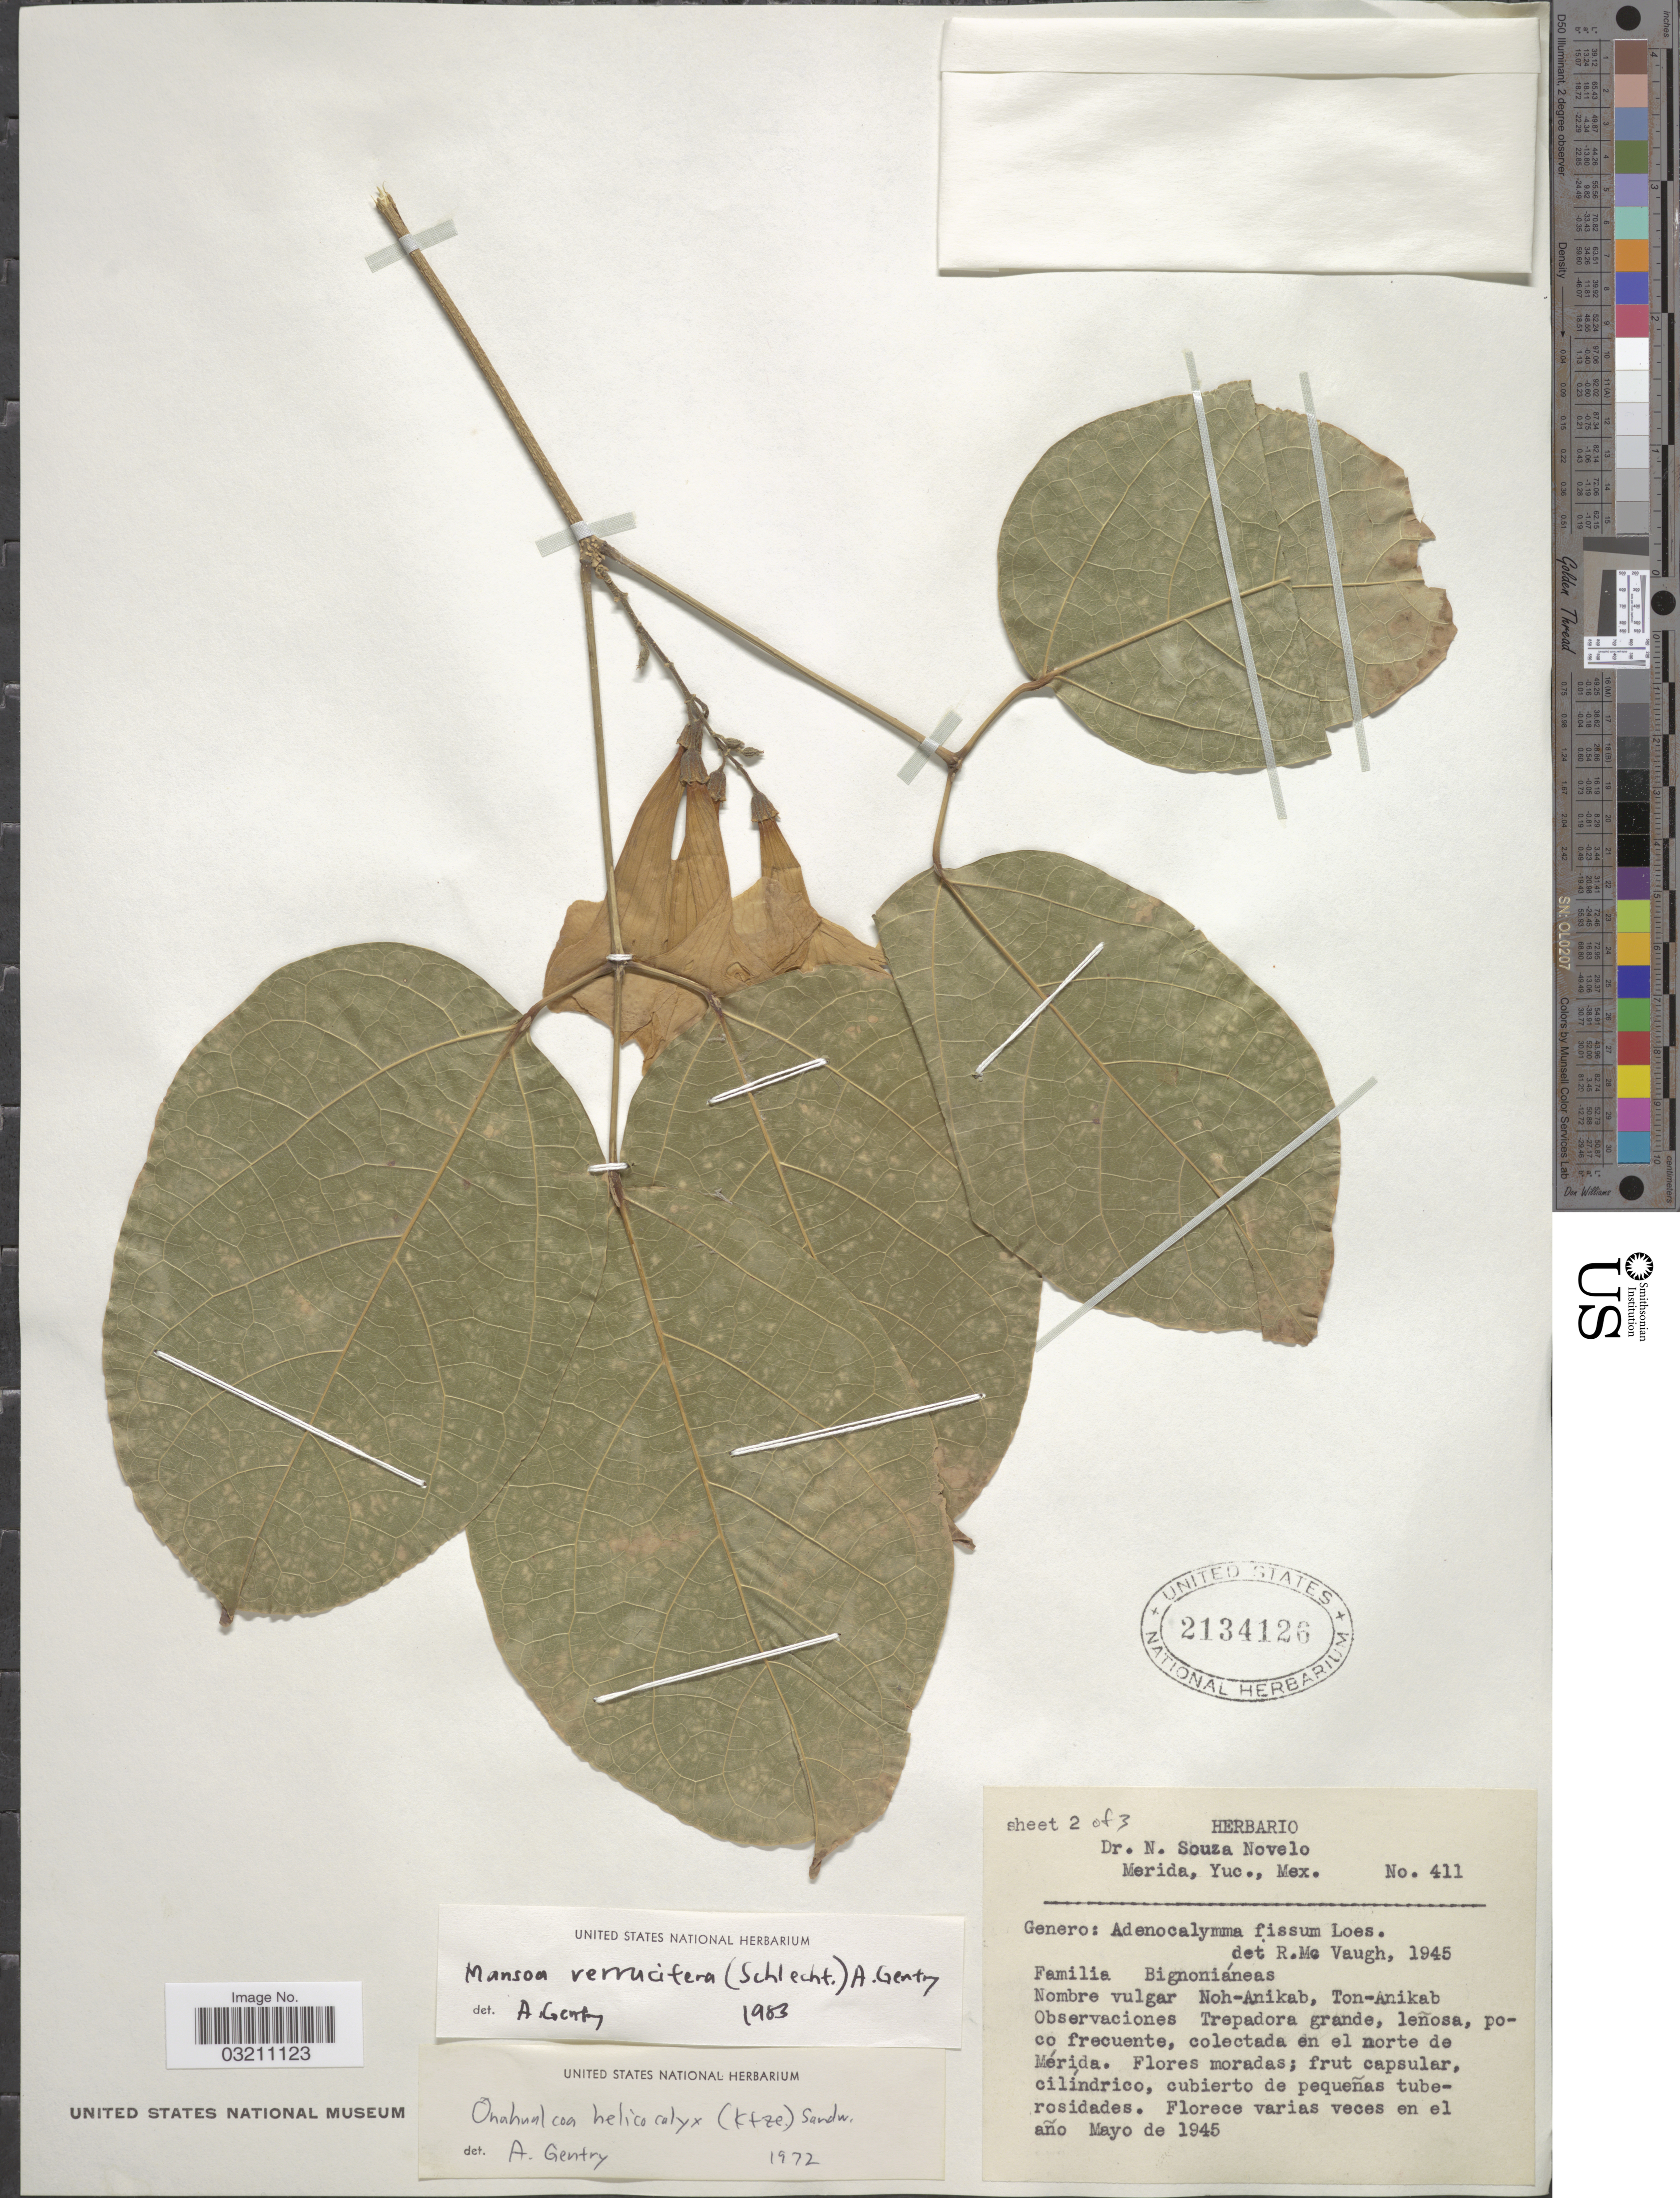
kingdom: Plantae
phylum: Tracheophyta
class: Magnoliopsida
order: Lamiales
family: Bignoniaceae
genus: Mansoa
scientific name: Mansoa verrucifera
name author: (Schltdl.) A.H. Gentry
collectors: ex herb. Souza Novelo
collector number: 411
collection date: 1945-05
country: Mexico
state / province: Yucatán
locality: En el norte de Mérida.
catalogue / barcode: US 2134126